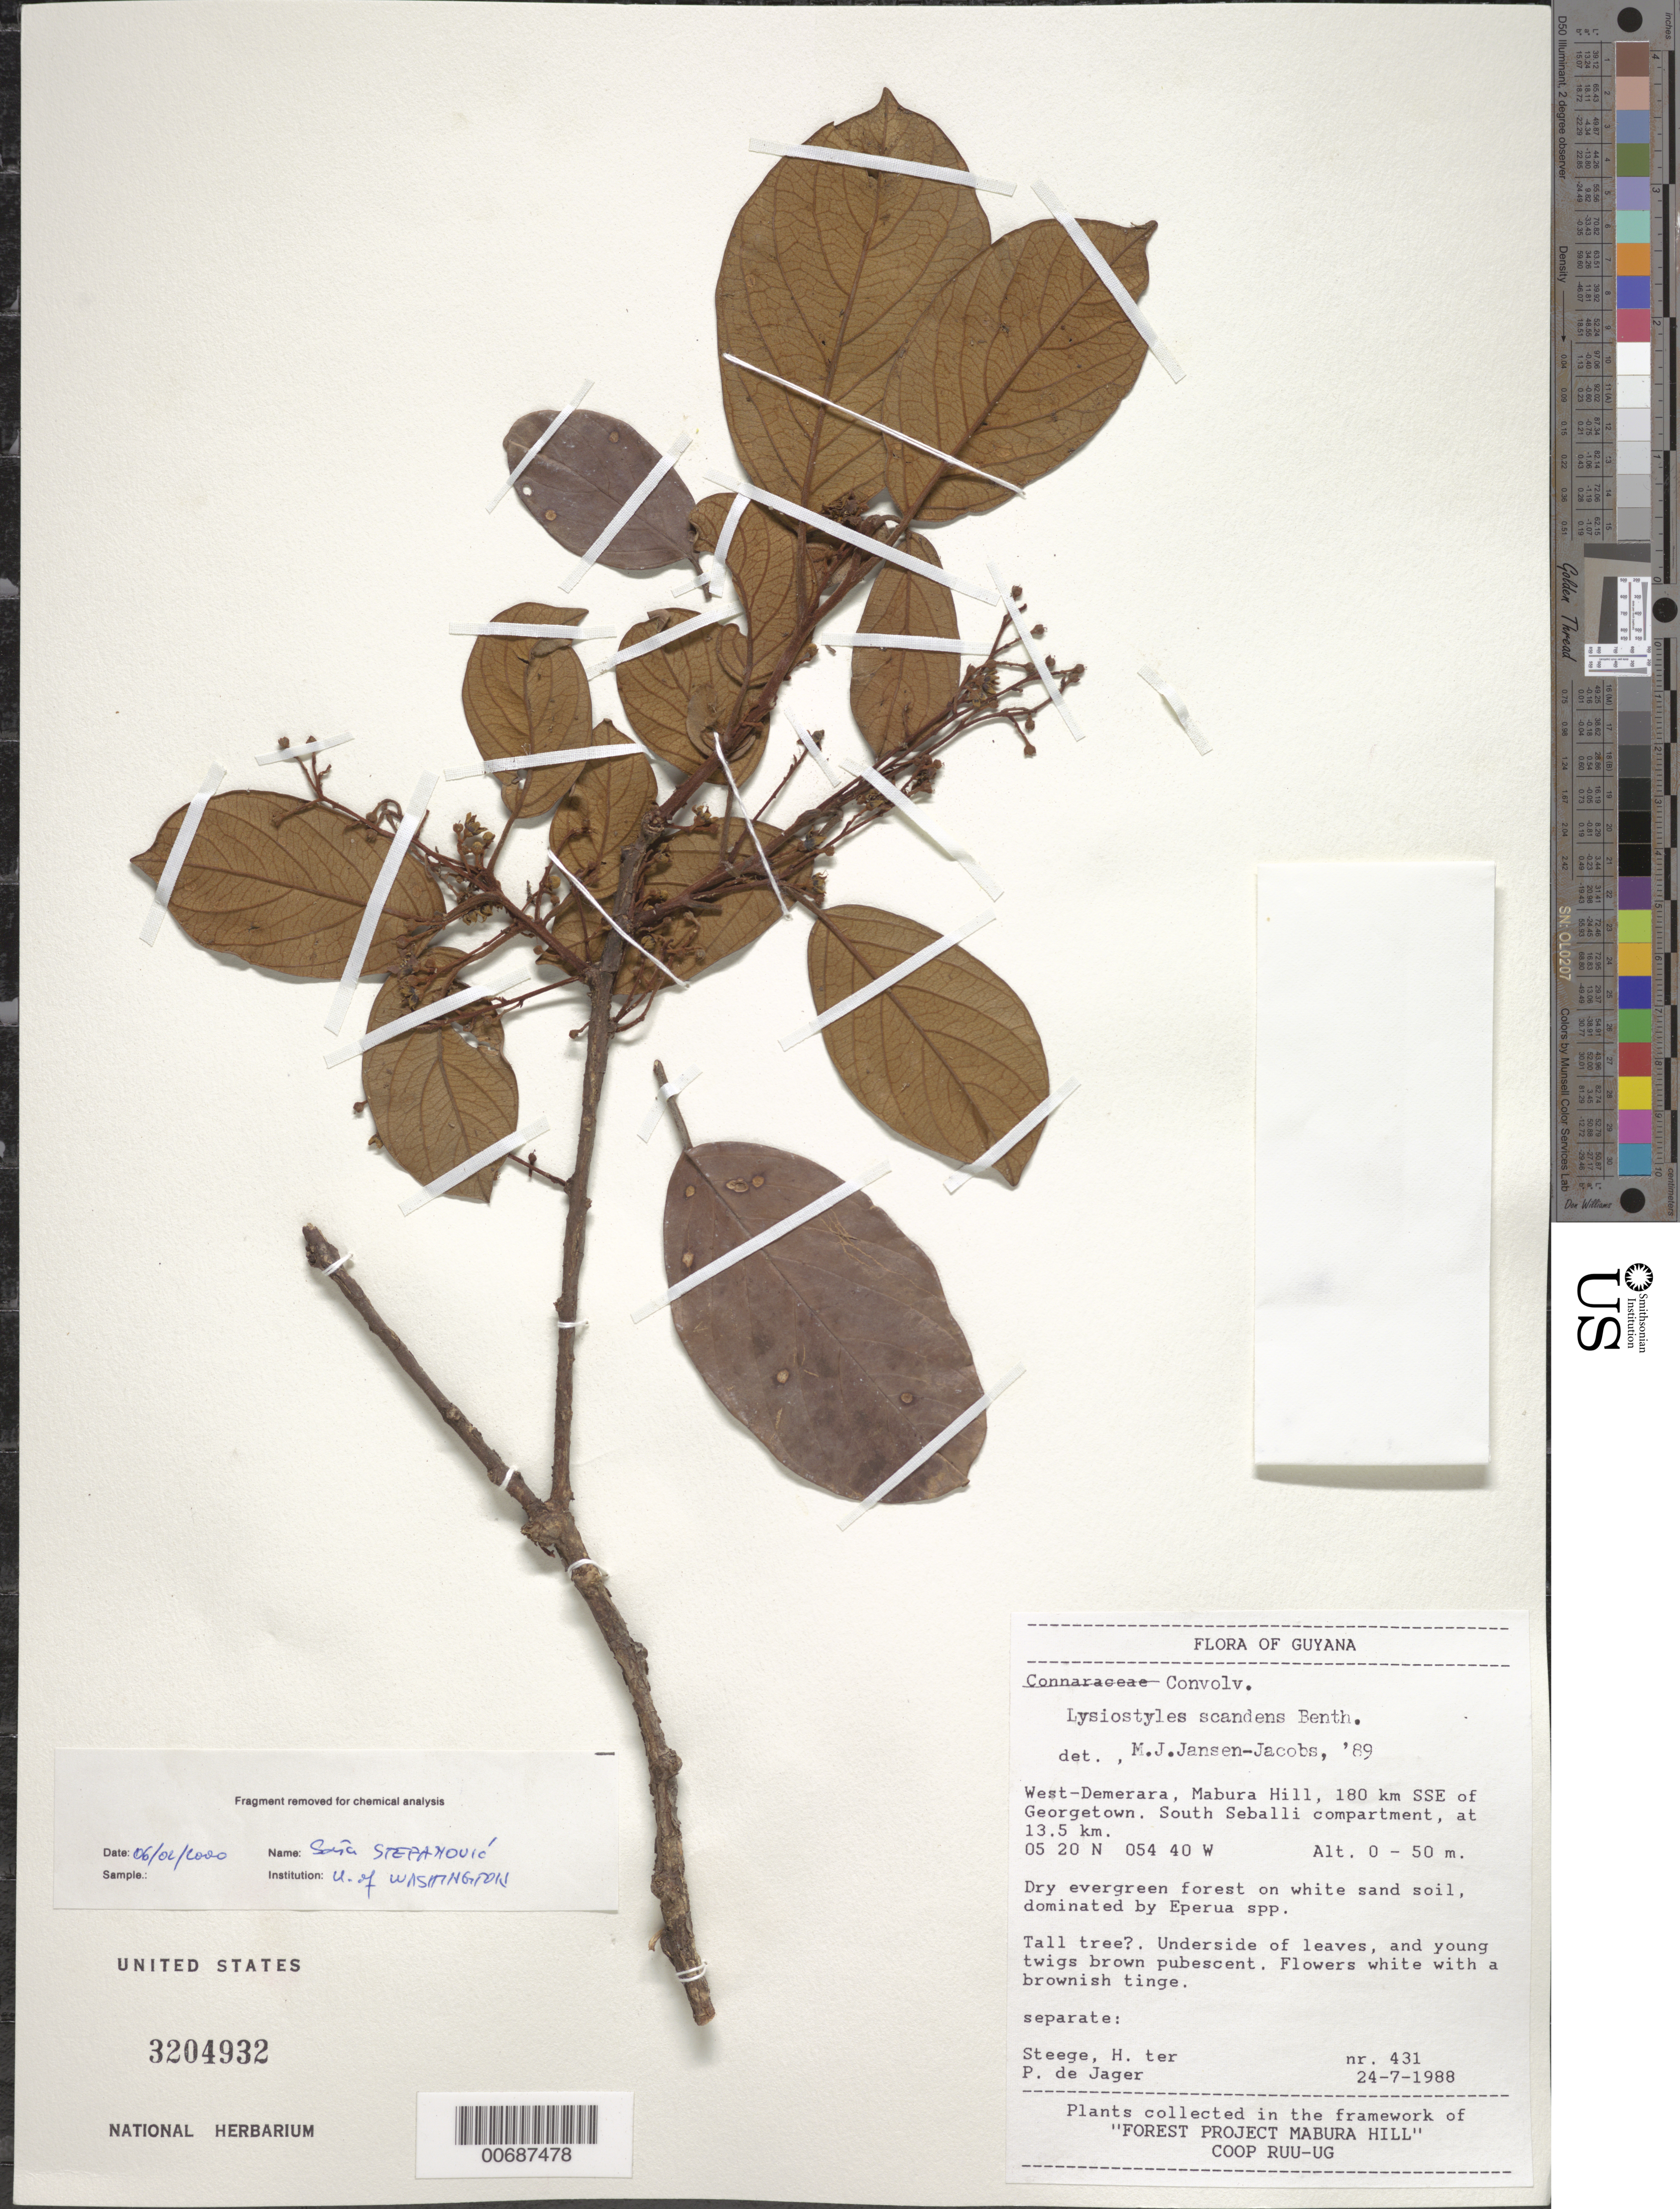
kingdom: Plantae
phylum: Tracheophyta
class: Magnoliopsida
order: Solanales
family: Convolvulaceae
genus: Lysiostyles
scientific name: Lysiostyles scandens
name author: Benth.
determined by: Jansen-Jacobs, M. J., (U), Nationaal Herbarium Nederland, Utrecht University branch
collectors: H. ter Steege, B. Welle & P. De Jager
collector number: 431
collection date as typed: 24-Jul-88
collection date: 1988-07-24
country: Guyana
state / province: U. Demerara-Berbice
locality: Mabura Hill, 180 km SSE of Georgetown, South Seballi compartment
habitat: Dry evergreen forest on white sand soil, dominated by Eperua spp.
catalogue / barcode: US 3204932